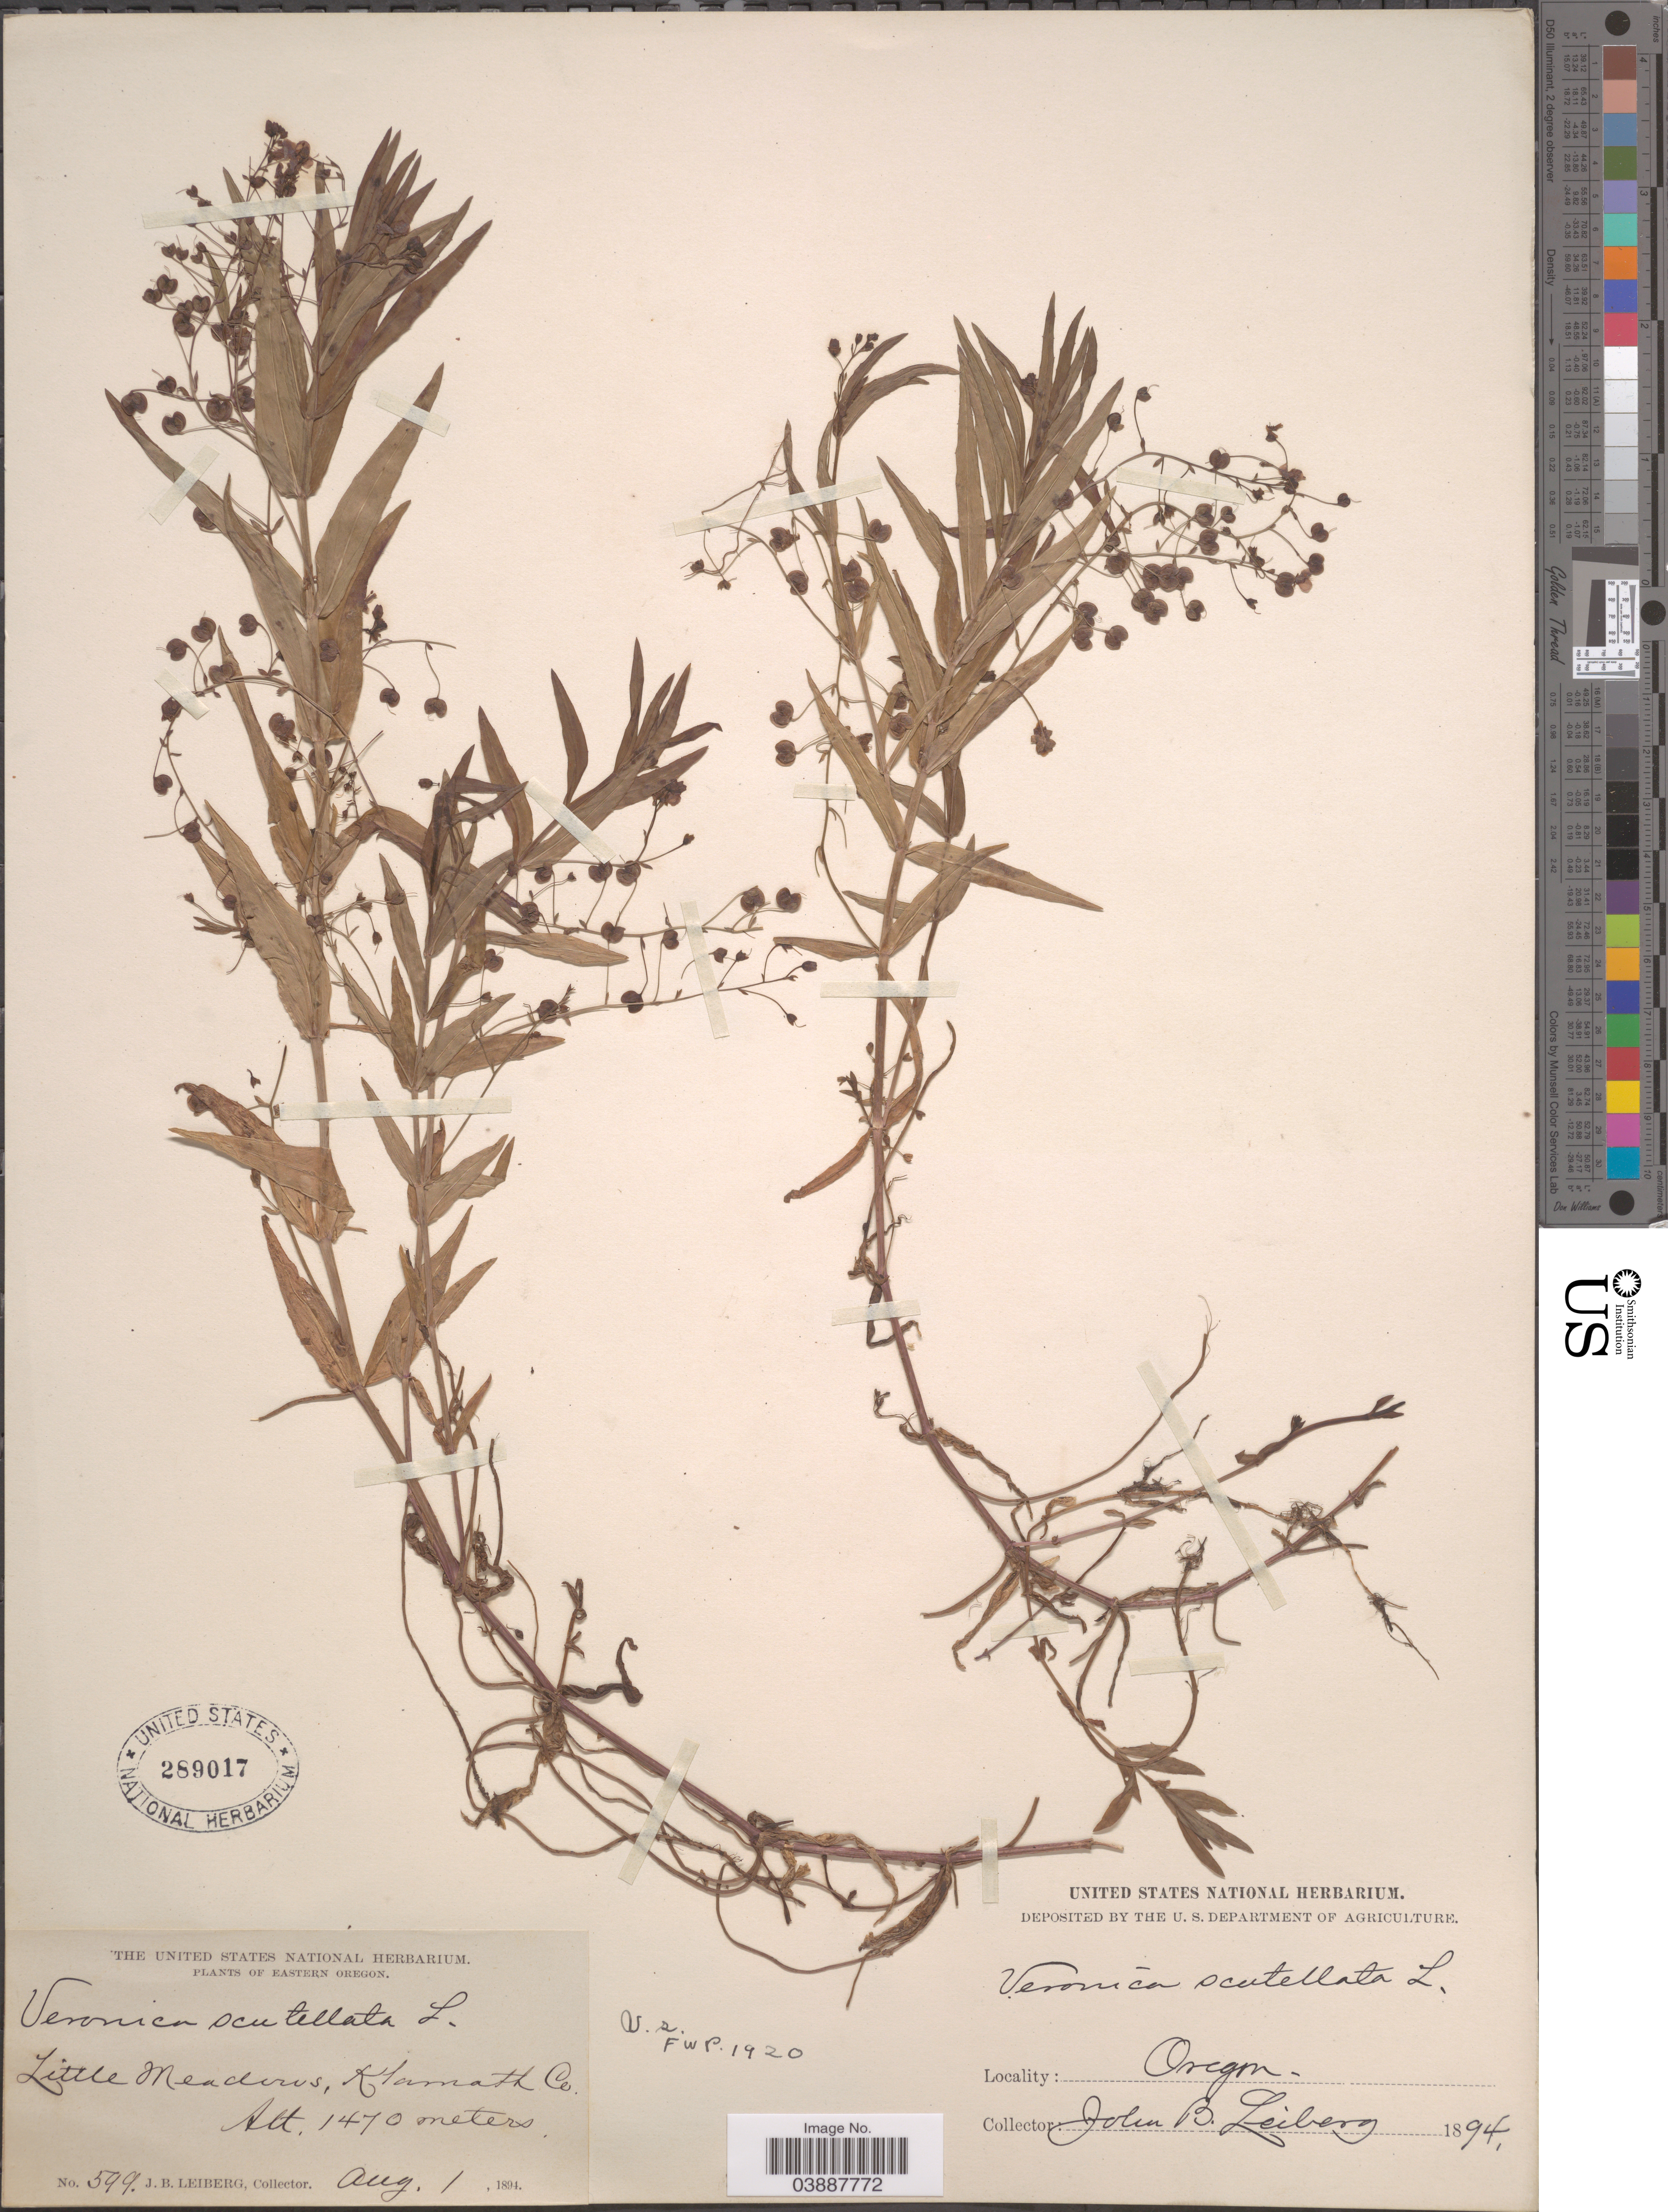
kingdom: Plantae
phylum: Tracheophyta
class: Magnoliopsida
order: Lamiales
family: Plantaginaceae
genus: Veronica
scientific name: Veronica scutellata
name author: L.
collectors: J. B. Leiberg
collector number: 599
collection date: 1894-08-01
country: United States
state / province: Oregon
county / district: Klamath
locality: Eastern Oregon. Little Meadows, Klamath Co.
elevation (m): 1470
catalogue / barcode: US 289017